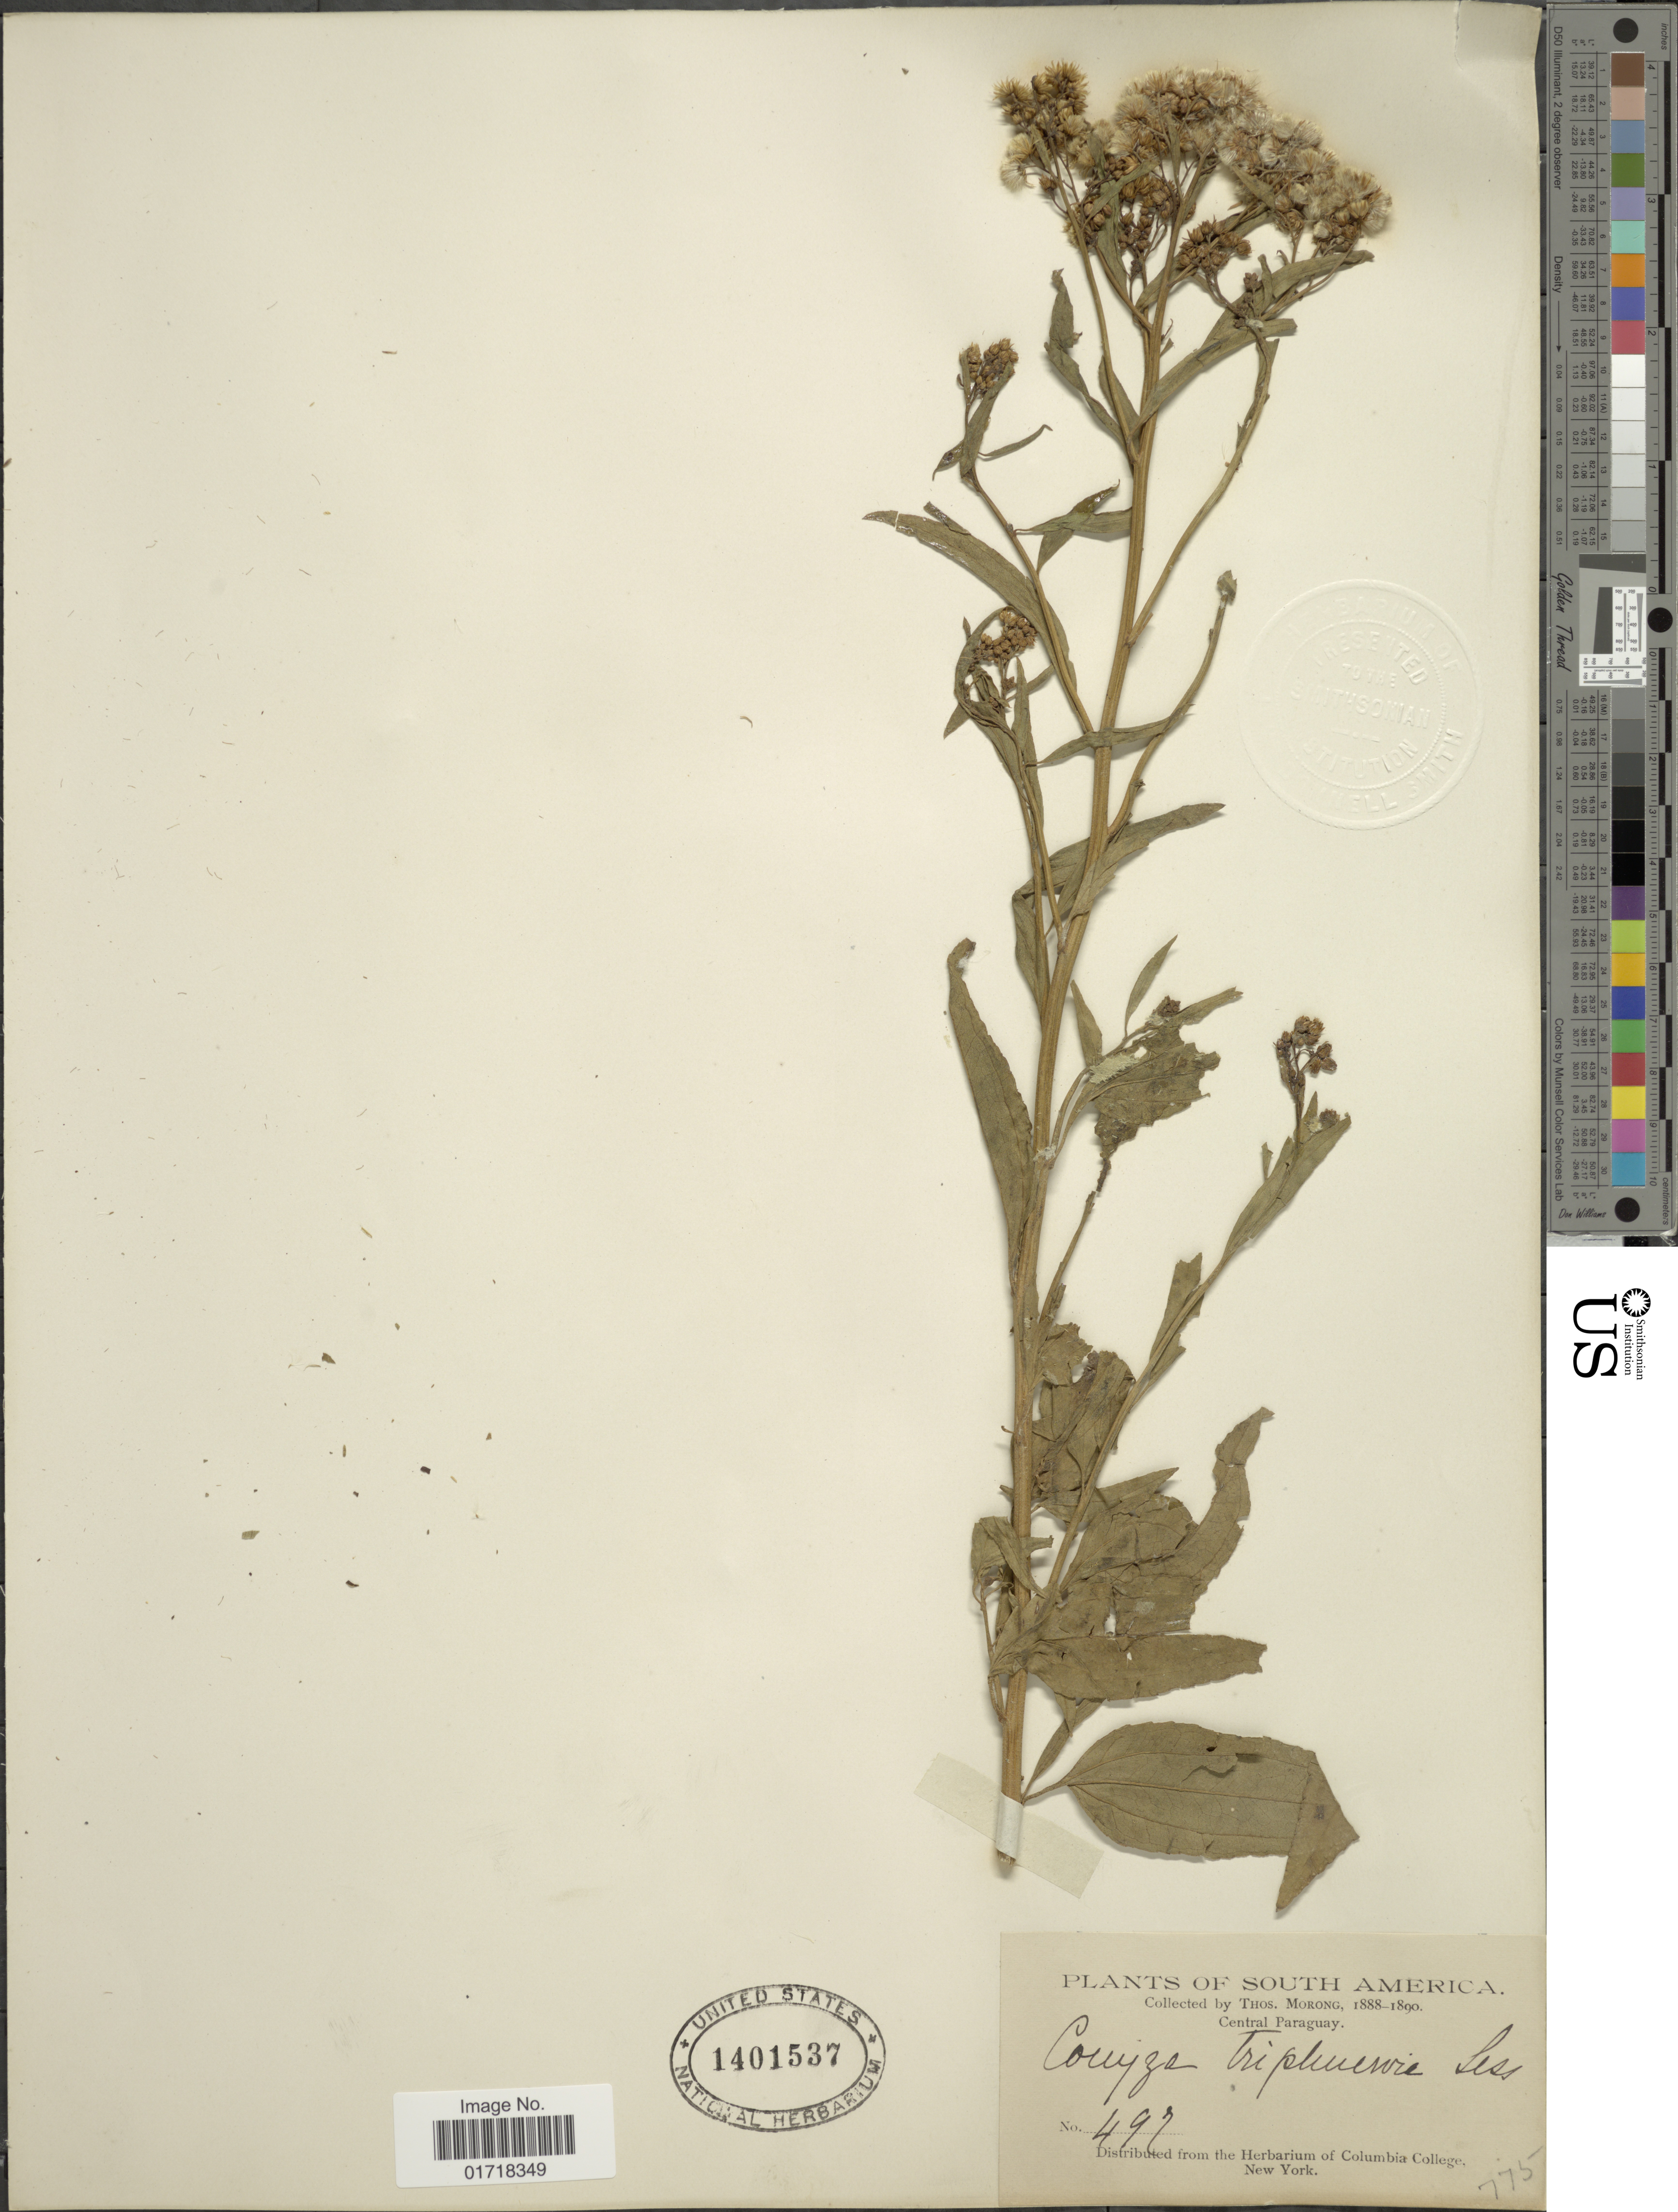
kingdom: Plantae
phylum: Tracheophyta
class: Magnoliopsida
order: Asterales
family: Asteraceae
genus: Baccharidastrum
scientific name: Baccharidastrum triplinervium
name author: (Less.) Cabrera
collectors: ex herb. T. Morong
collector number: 497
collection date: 1888/1890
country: Paraguay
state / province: Central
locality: Central Paraguay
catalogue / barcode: US 1401537